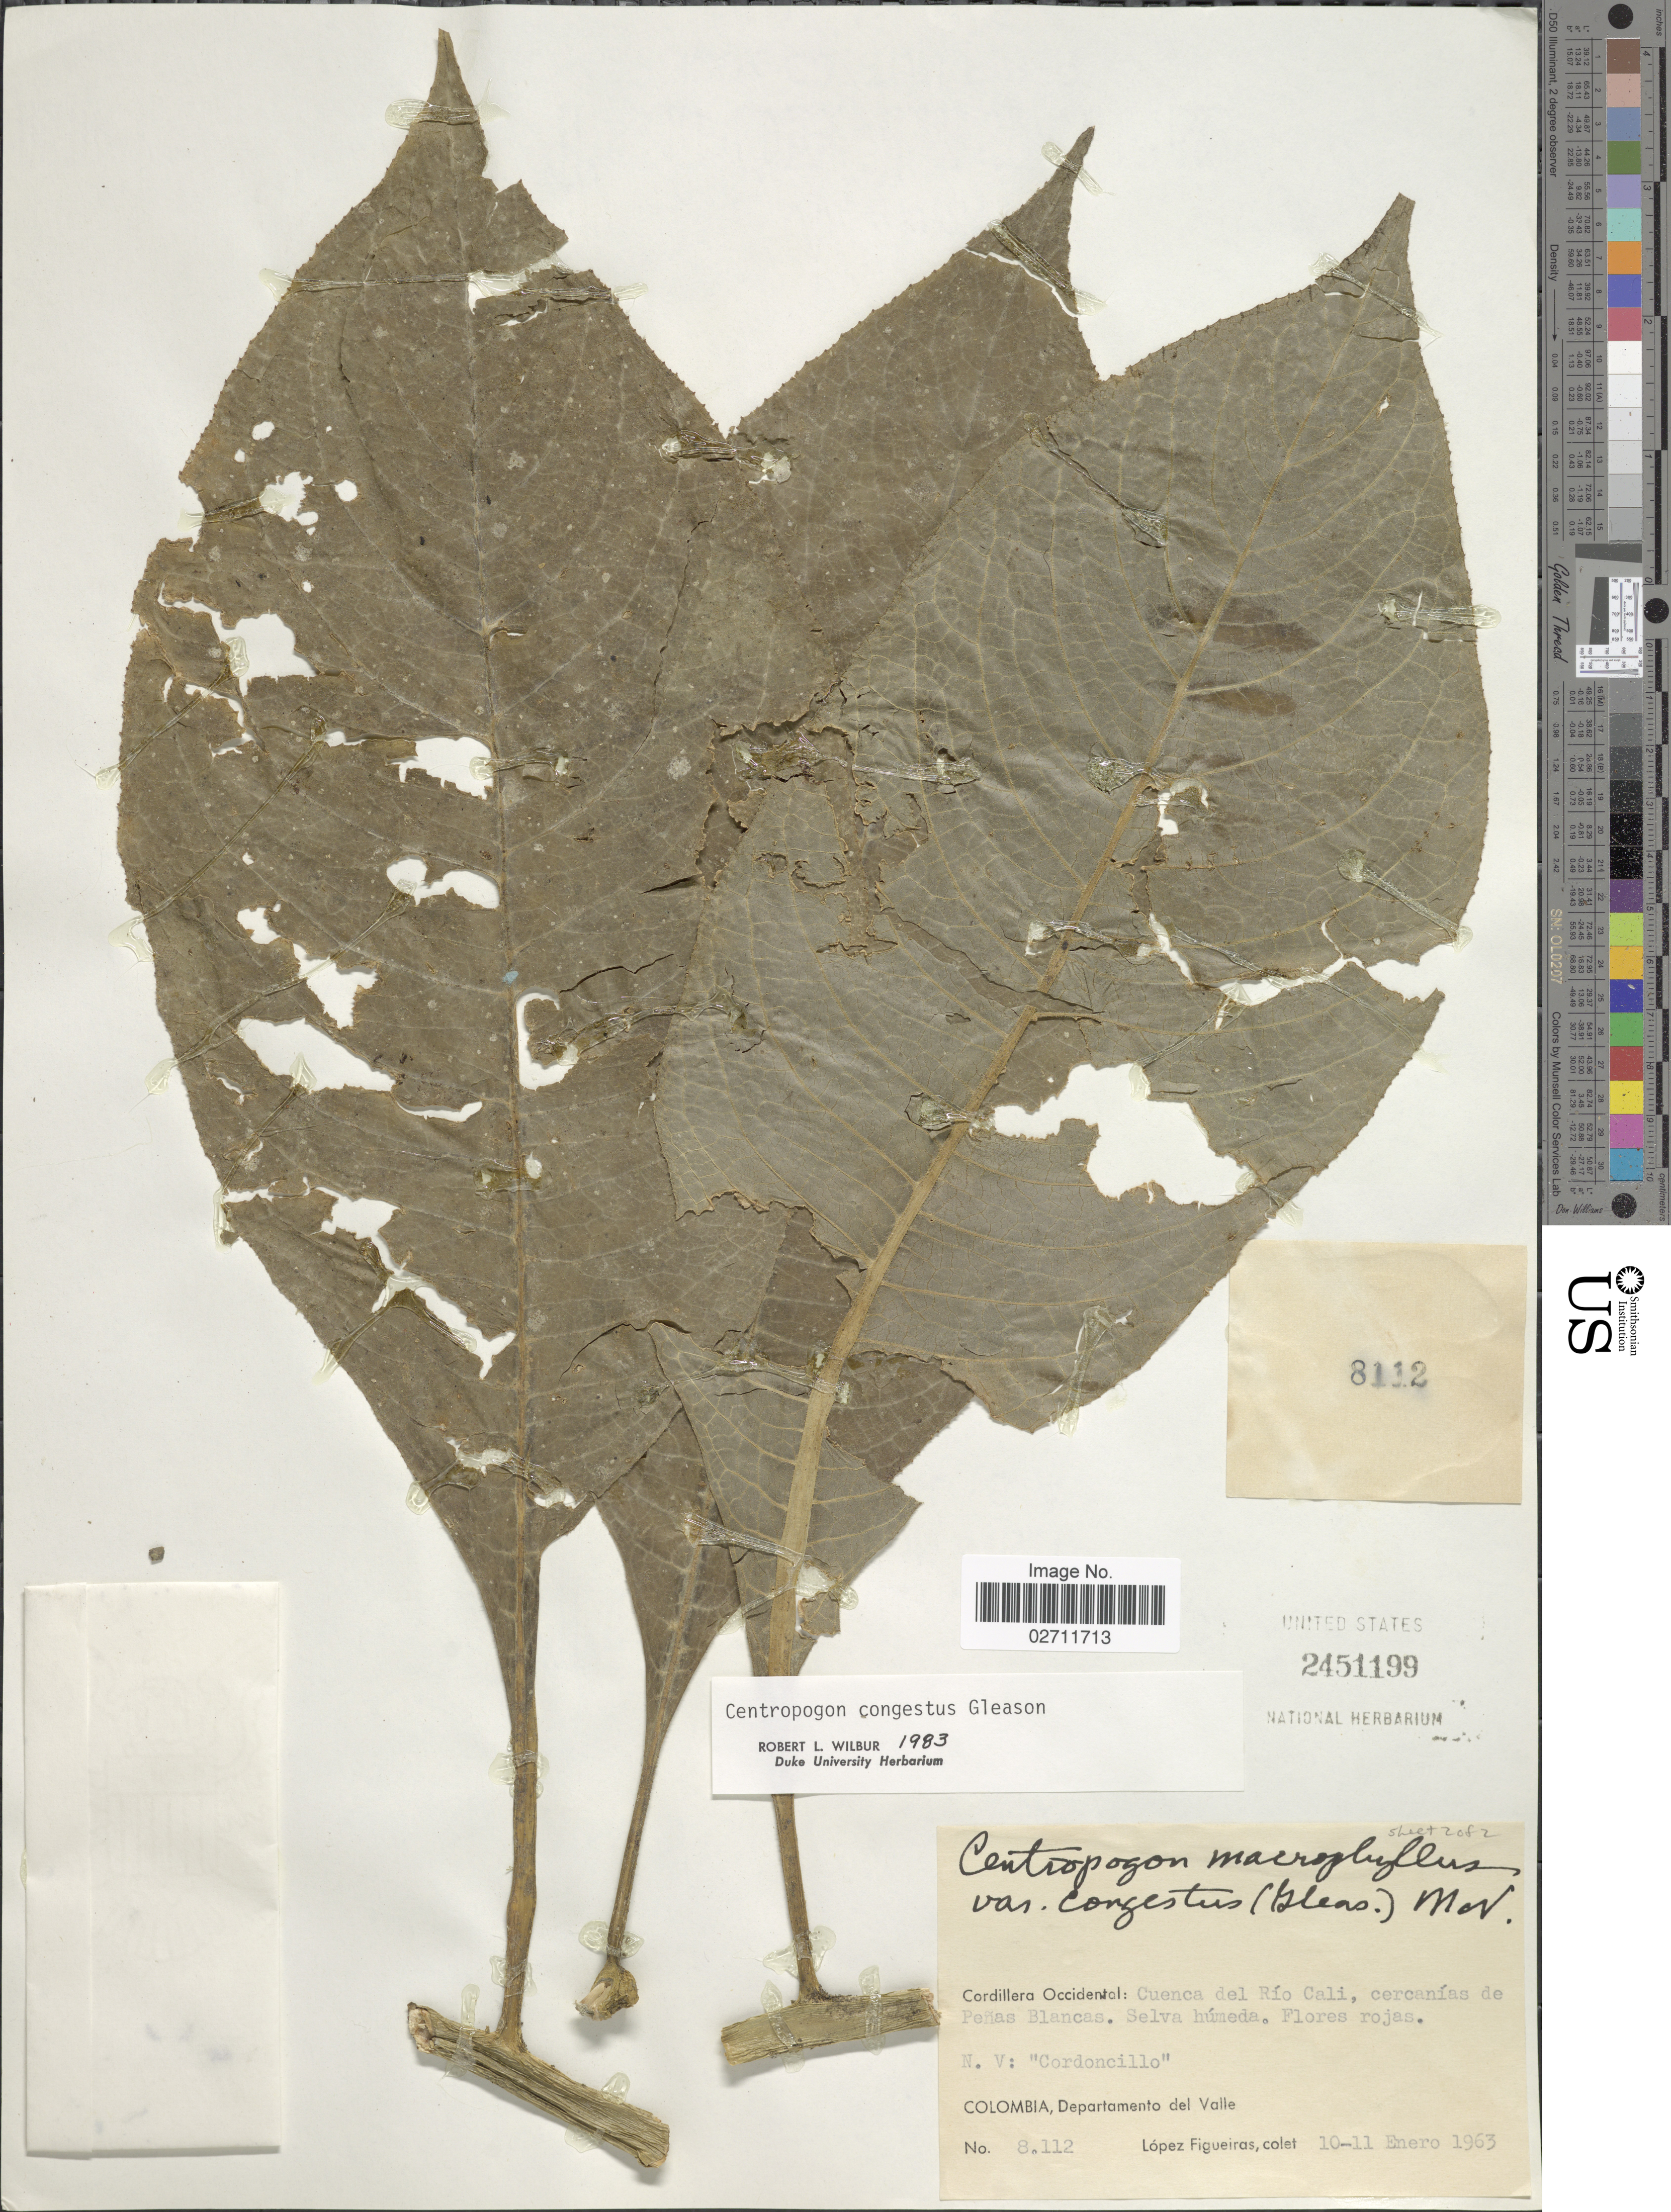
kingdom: Plantae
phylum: Tracheophyta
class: Magnoliopsida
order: Asterales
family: Campanulaceae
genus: Centropogon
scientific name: Centropogon congestus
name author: Gleason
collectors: M. López Figueiras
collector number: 8112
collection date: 1963-01-10/1963-01-11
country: Colombia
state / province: Valle del Cauca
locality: Cordillera Occidental: Cuenca del Rio Cali, cercanias de Penas Blancas. Departamento del Valle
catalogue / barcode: US 2451199